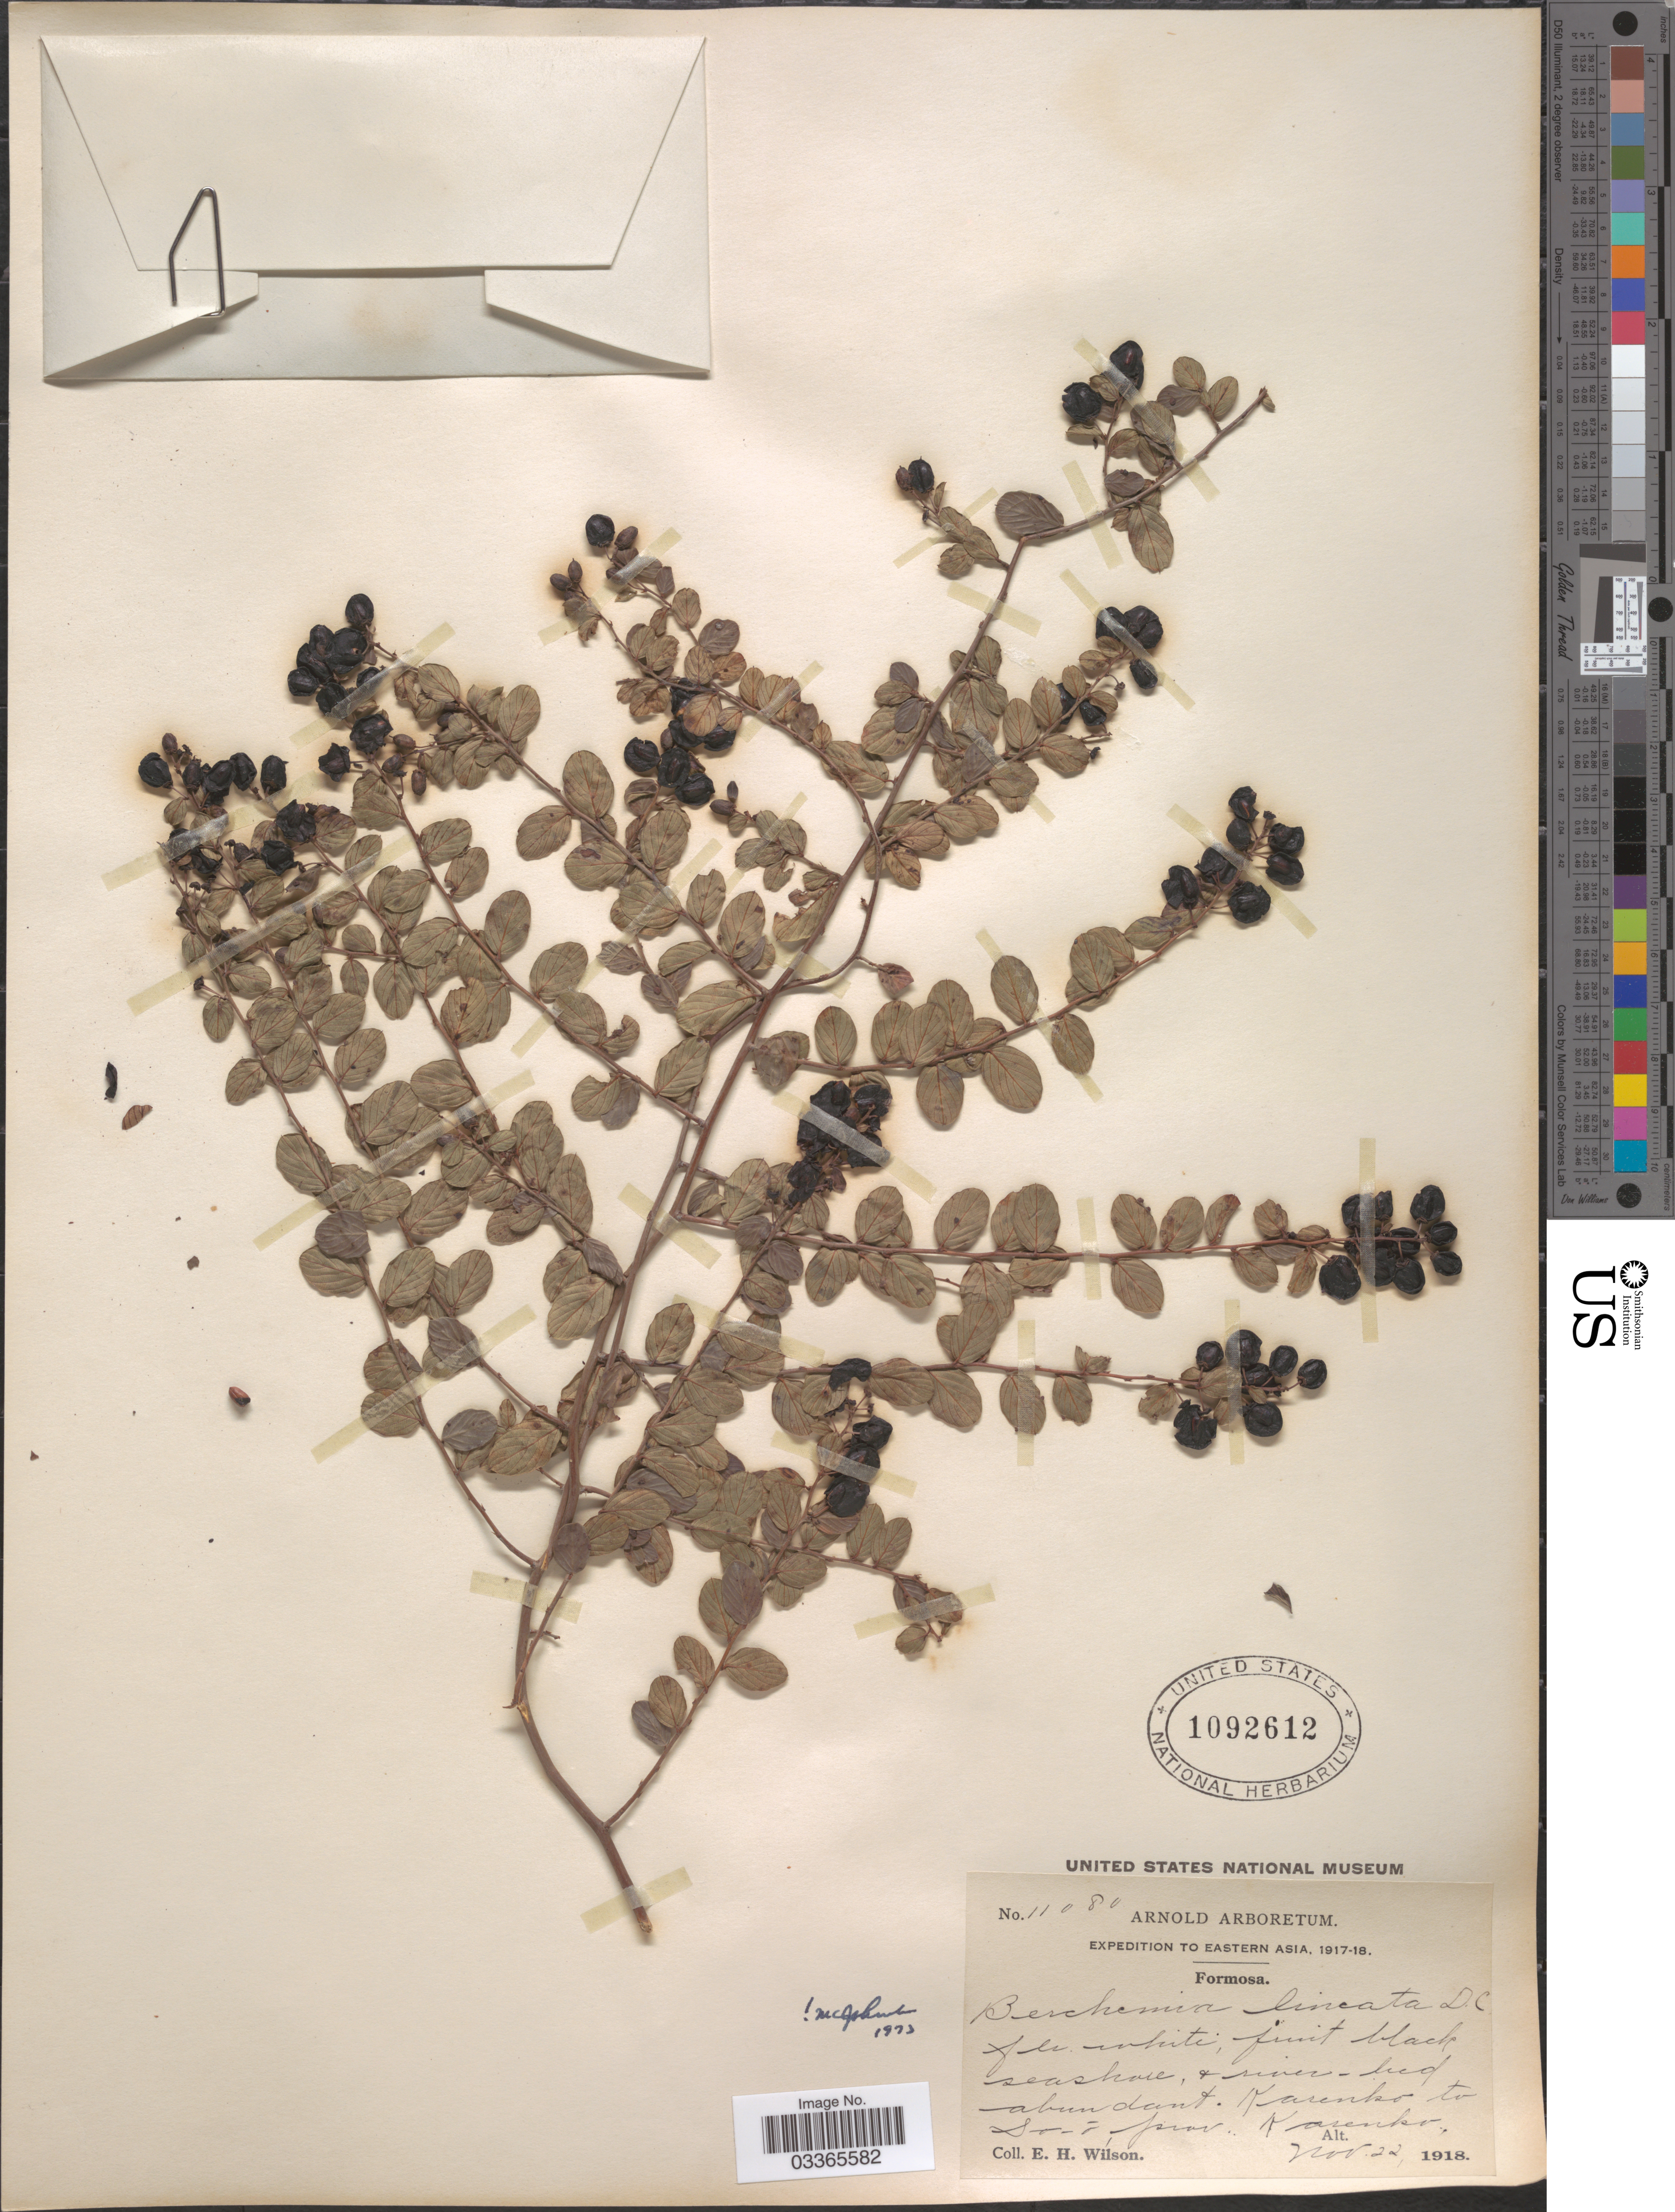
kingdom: Plantae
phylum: Tracheophyta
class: Magnoliopsida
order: Rosales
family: Rhamnaceae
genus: Berchemia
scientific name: Berchemia lineata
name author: (L.) DC.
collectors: E. Wilson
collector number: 11080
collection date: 1918-11-22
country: Taiwan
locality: Eastern Asia, Formosa, Karenko to So-ó, prov. Karenko.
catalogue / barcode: US 1092612